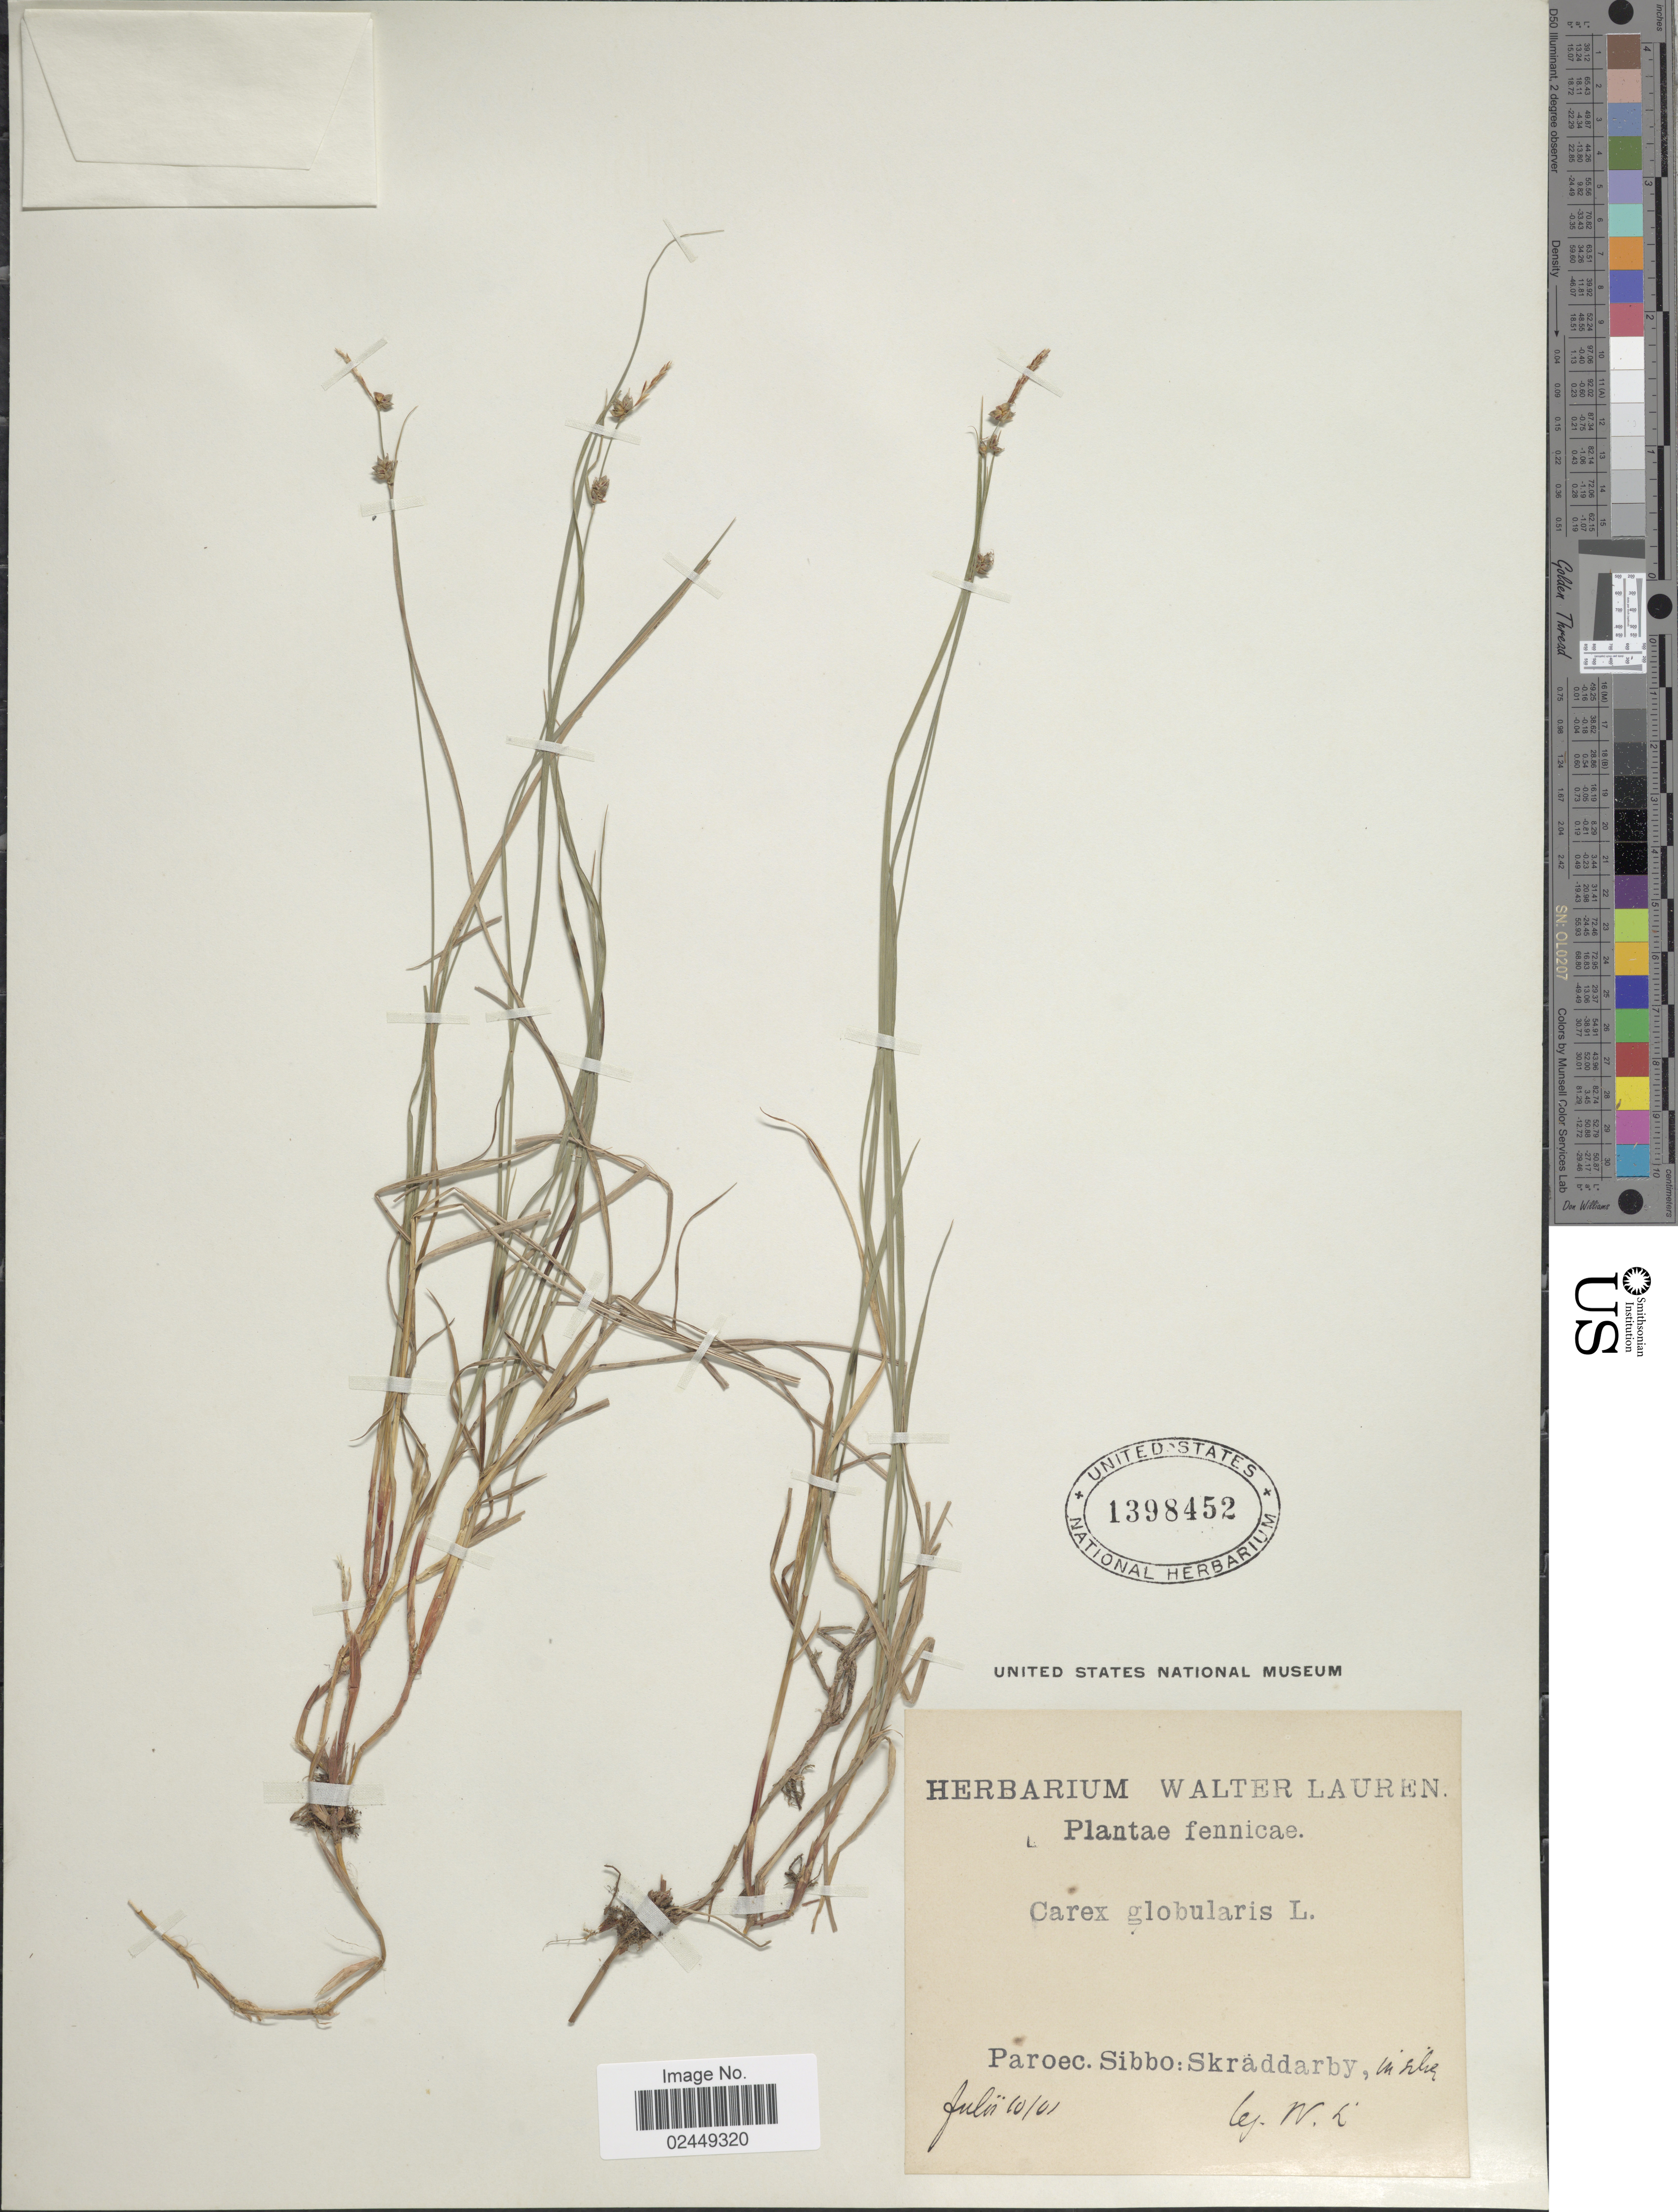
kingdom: Plantae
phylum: Tracheophyta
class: Liliopsida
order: Poales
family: Cyperaceae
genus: Carex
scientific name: Carex globularis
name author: L.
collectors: W. Lauren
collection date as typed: Transcribed d/m/y: 10/7/1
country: Finland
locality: Fennicae, Paroec. Sibbo: Skraddarby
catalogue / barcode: US 1398452